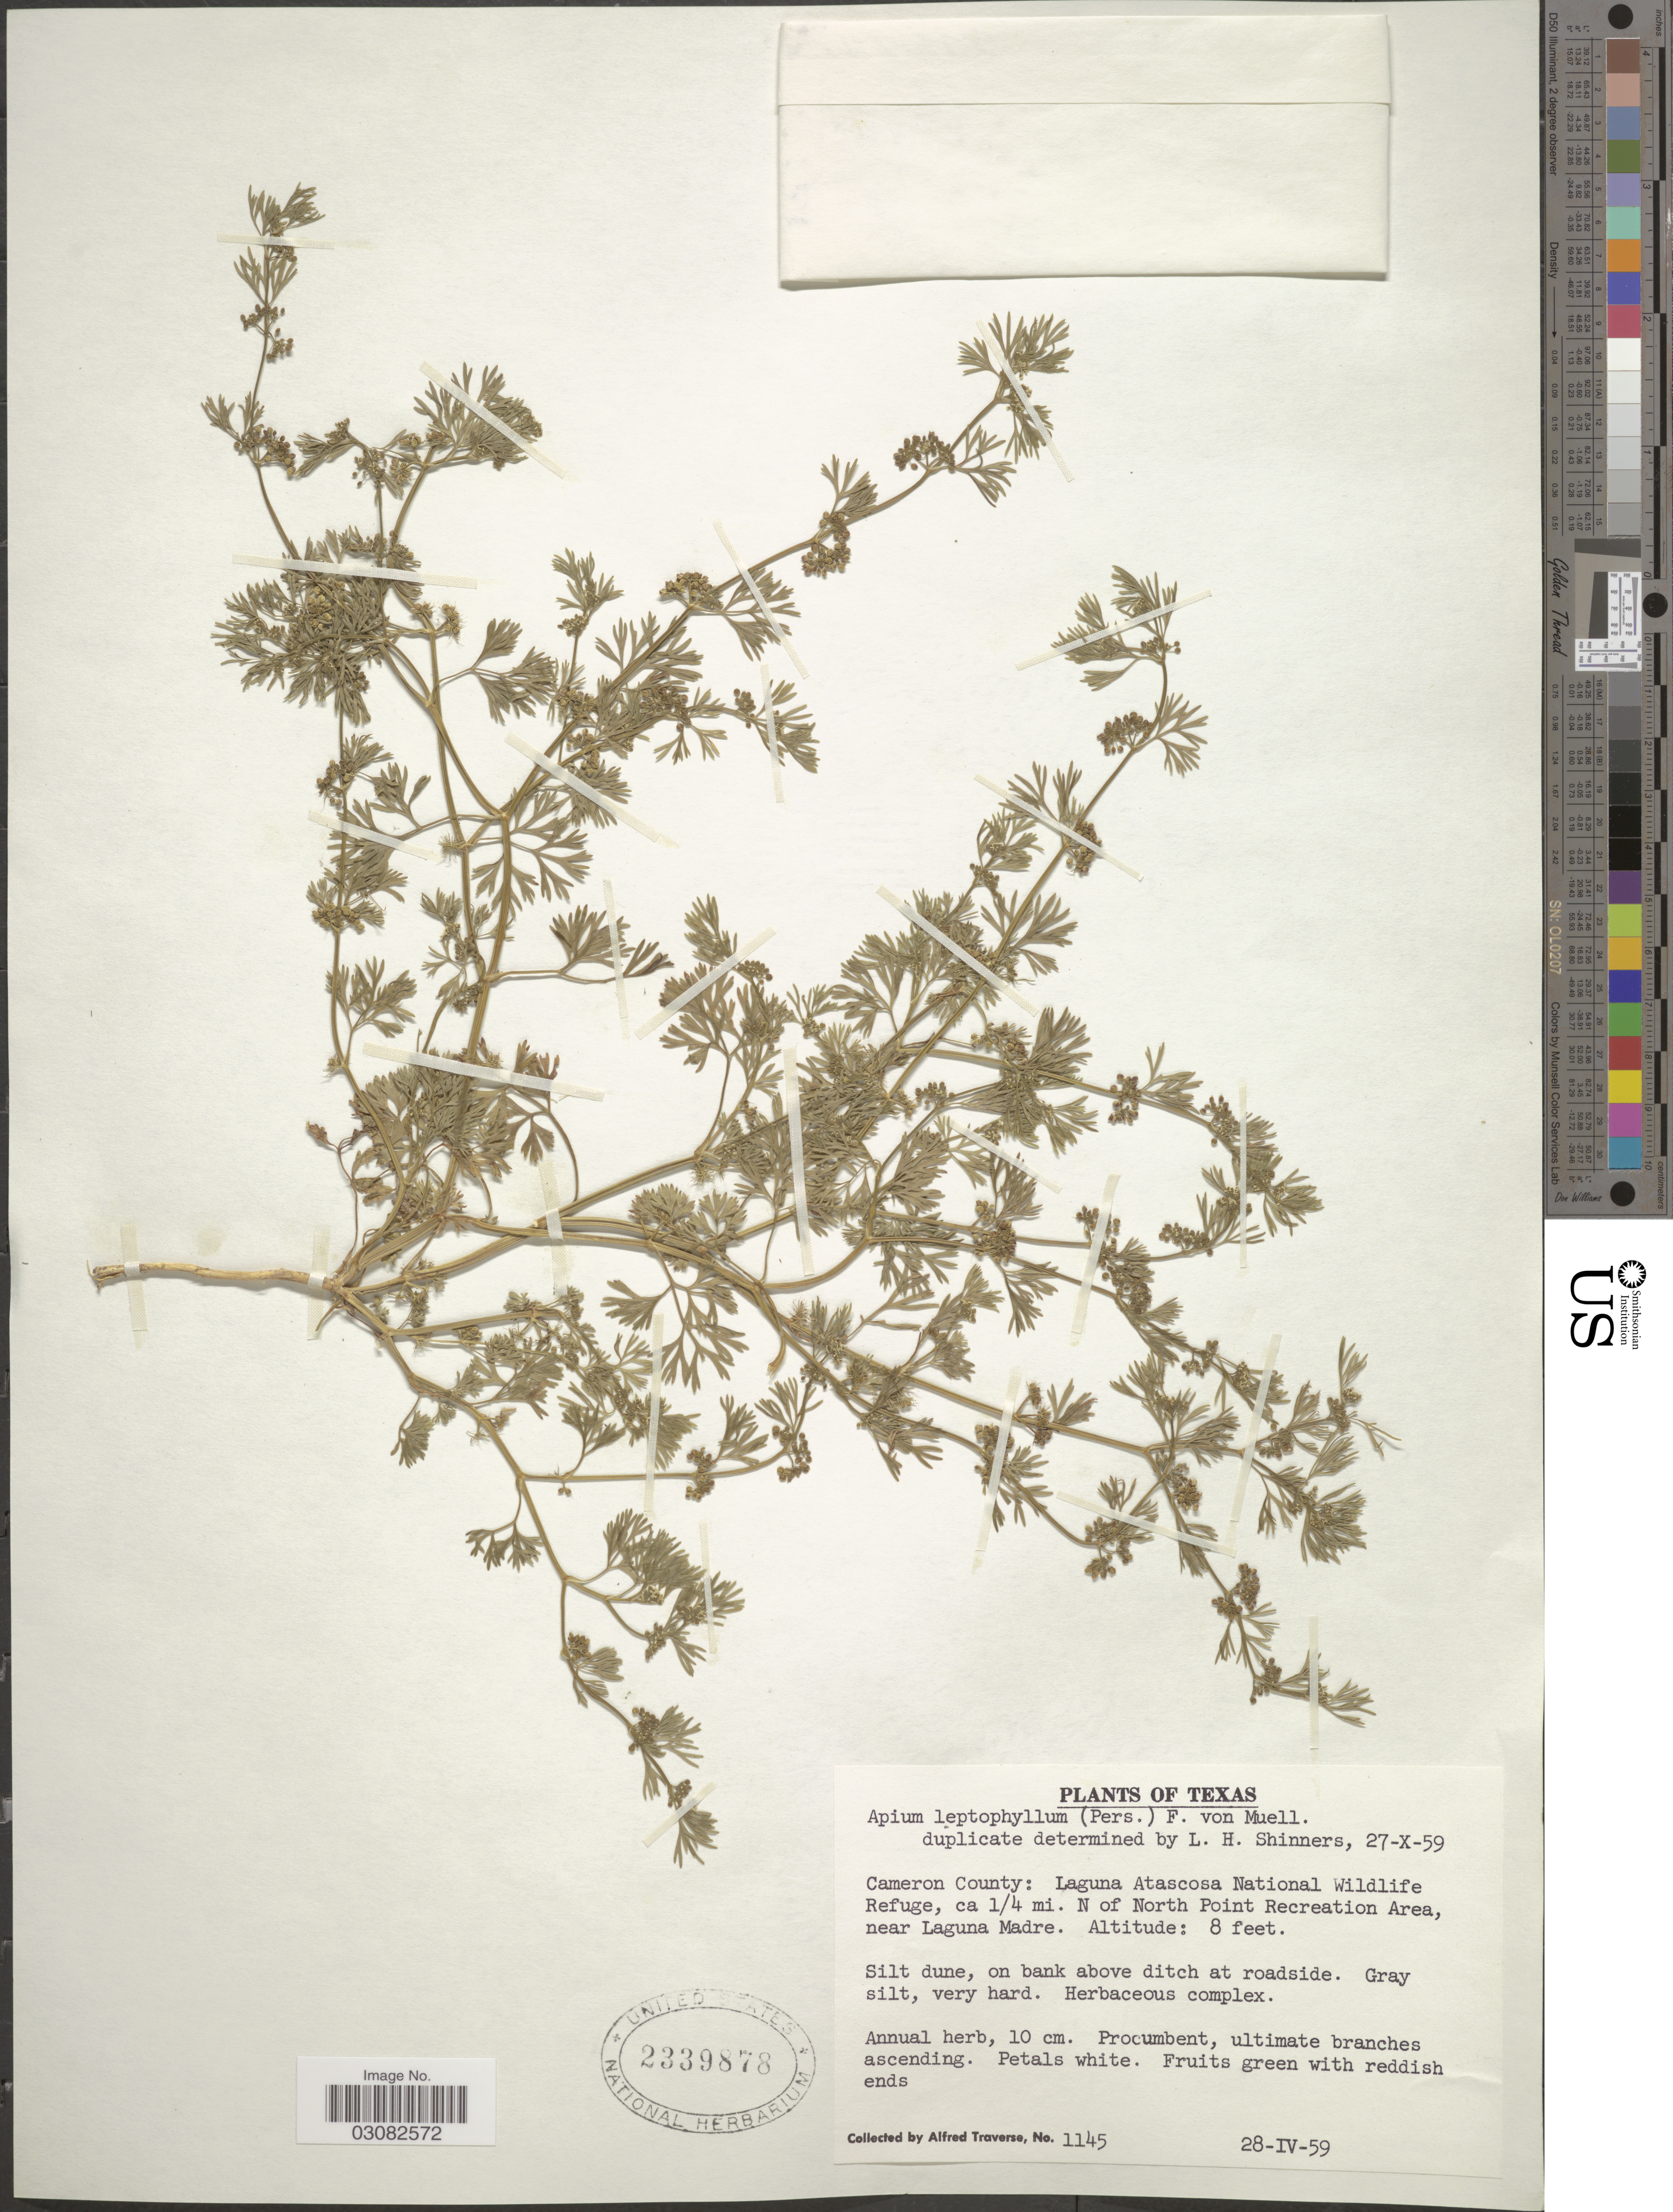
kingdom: Plantae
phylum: Tracheophyta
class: Magnoliopsida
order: Apiales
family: Apiaceae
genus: Apium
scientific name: Apium ammi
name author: (Jacq.) Urb.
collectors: A. Traverse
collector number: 1145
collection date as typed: Transcribed d/m/y: 28/4/59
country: United States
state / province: Texas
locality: Cameron County: Laguna Atascosa National Wildlife Refuge, ca 1/4 mi. N of North Point Recreation Area, near Laguna Madre.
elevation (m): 2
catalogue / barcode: US 2339878